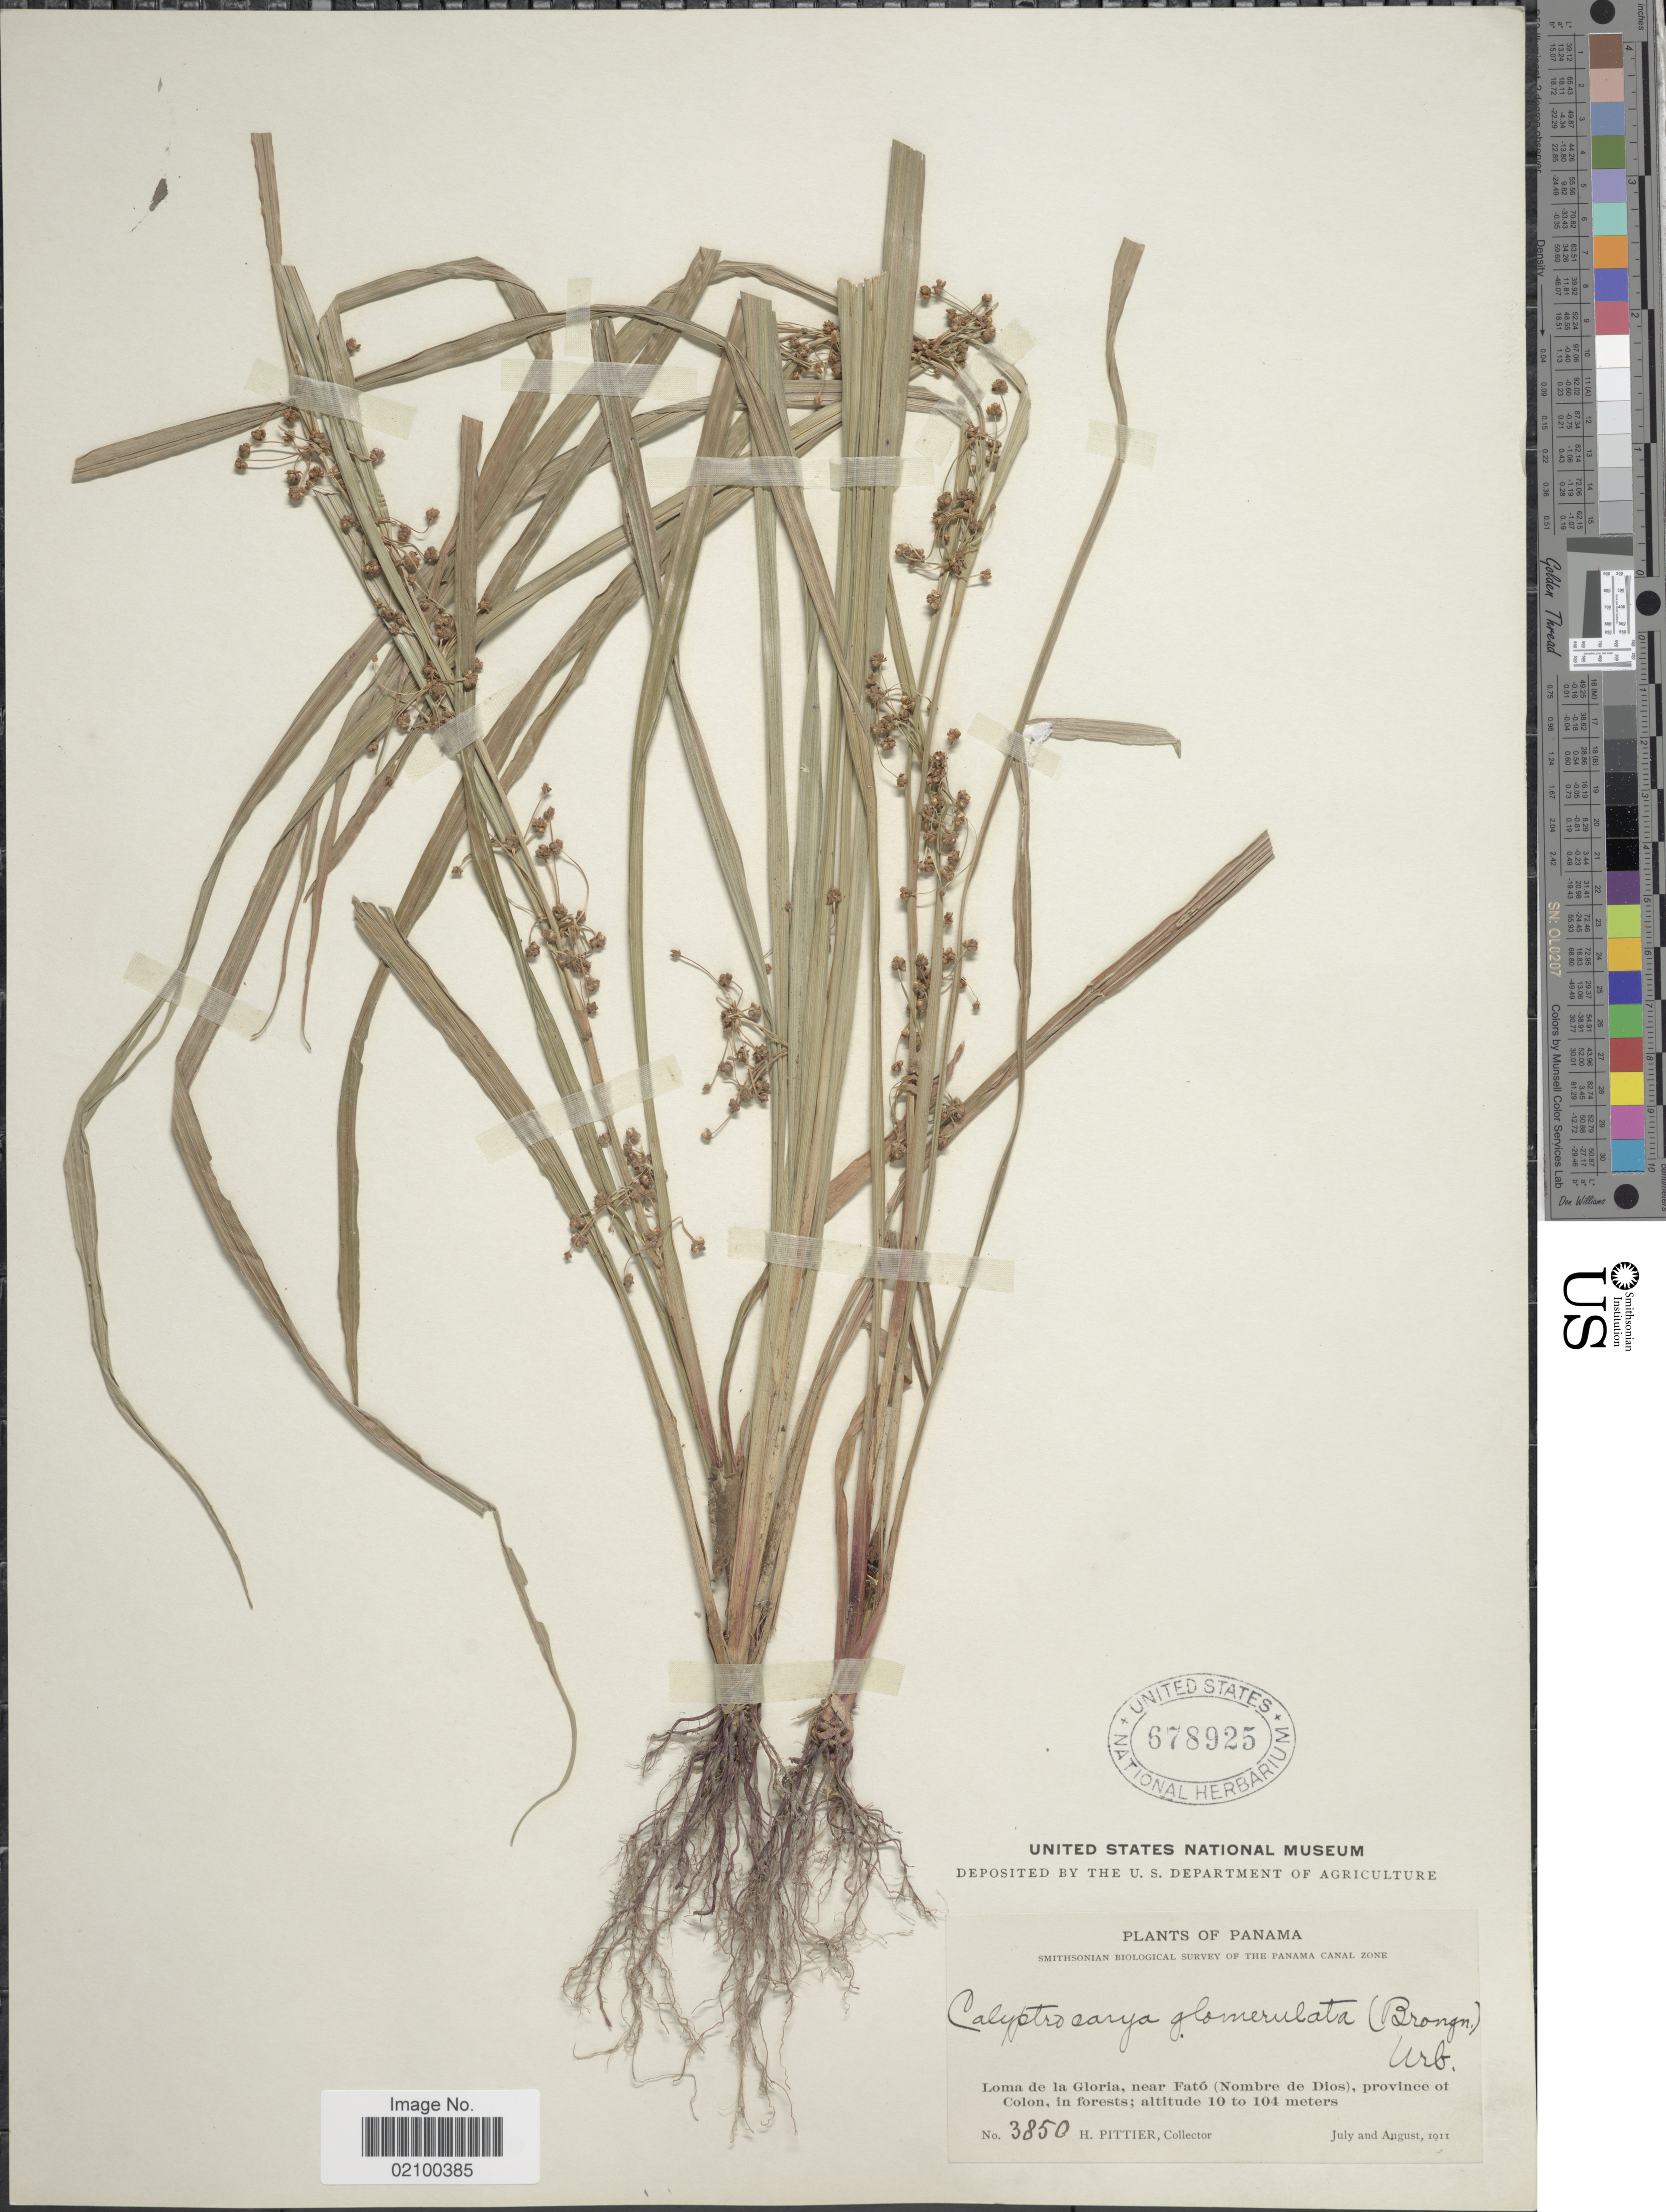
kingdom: Plantae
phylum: Tracheophyta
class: Liliopsida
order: Poales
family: Cyperaceae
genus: Calyptrocarya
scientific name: Calyptrocarya glomerulata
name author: (Brongn.) Urb.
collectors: H. F. Pittier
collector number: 3850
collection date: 1911-07/1911-08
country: Panama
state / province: Colón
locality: Loma de la Glorida, near Fato (Nombre de Dios), province of Colon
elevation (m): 10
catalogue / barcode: US 678925